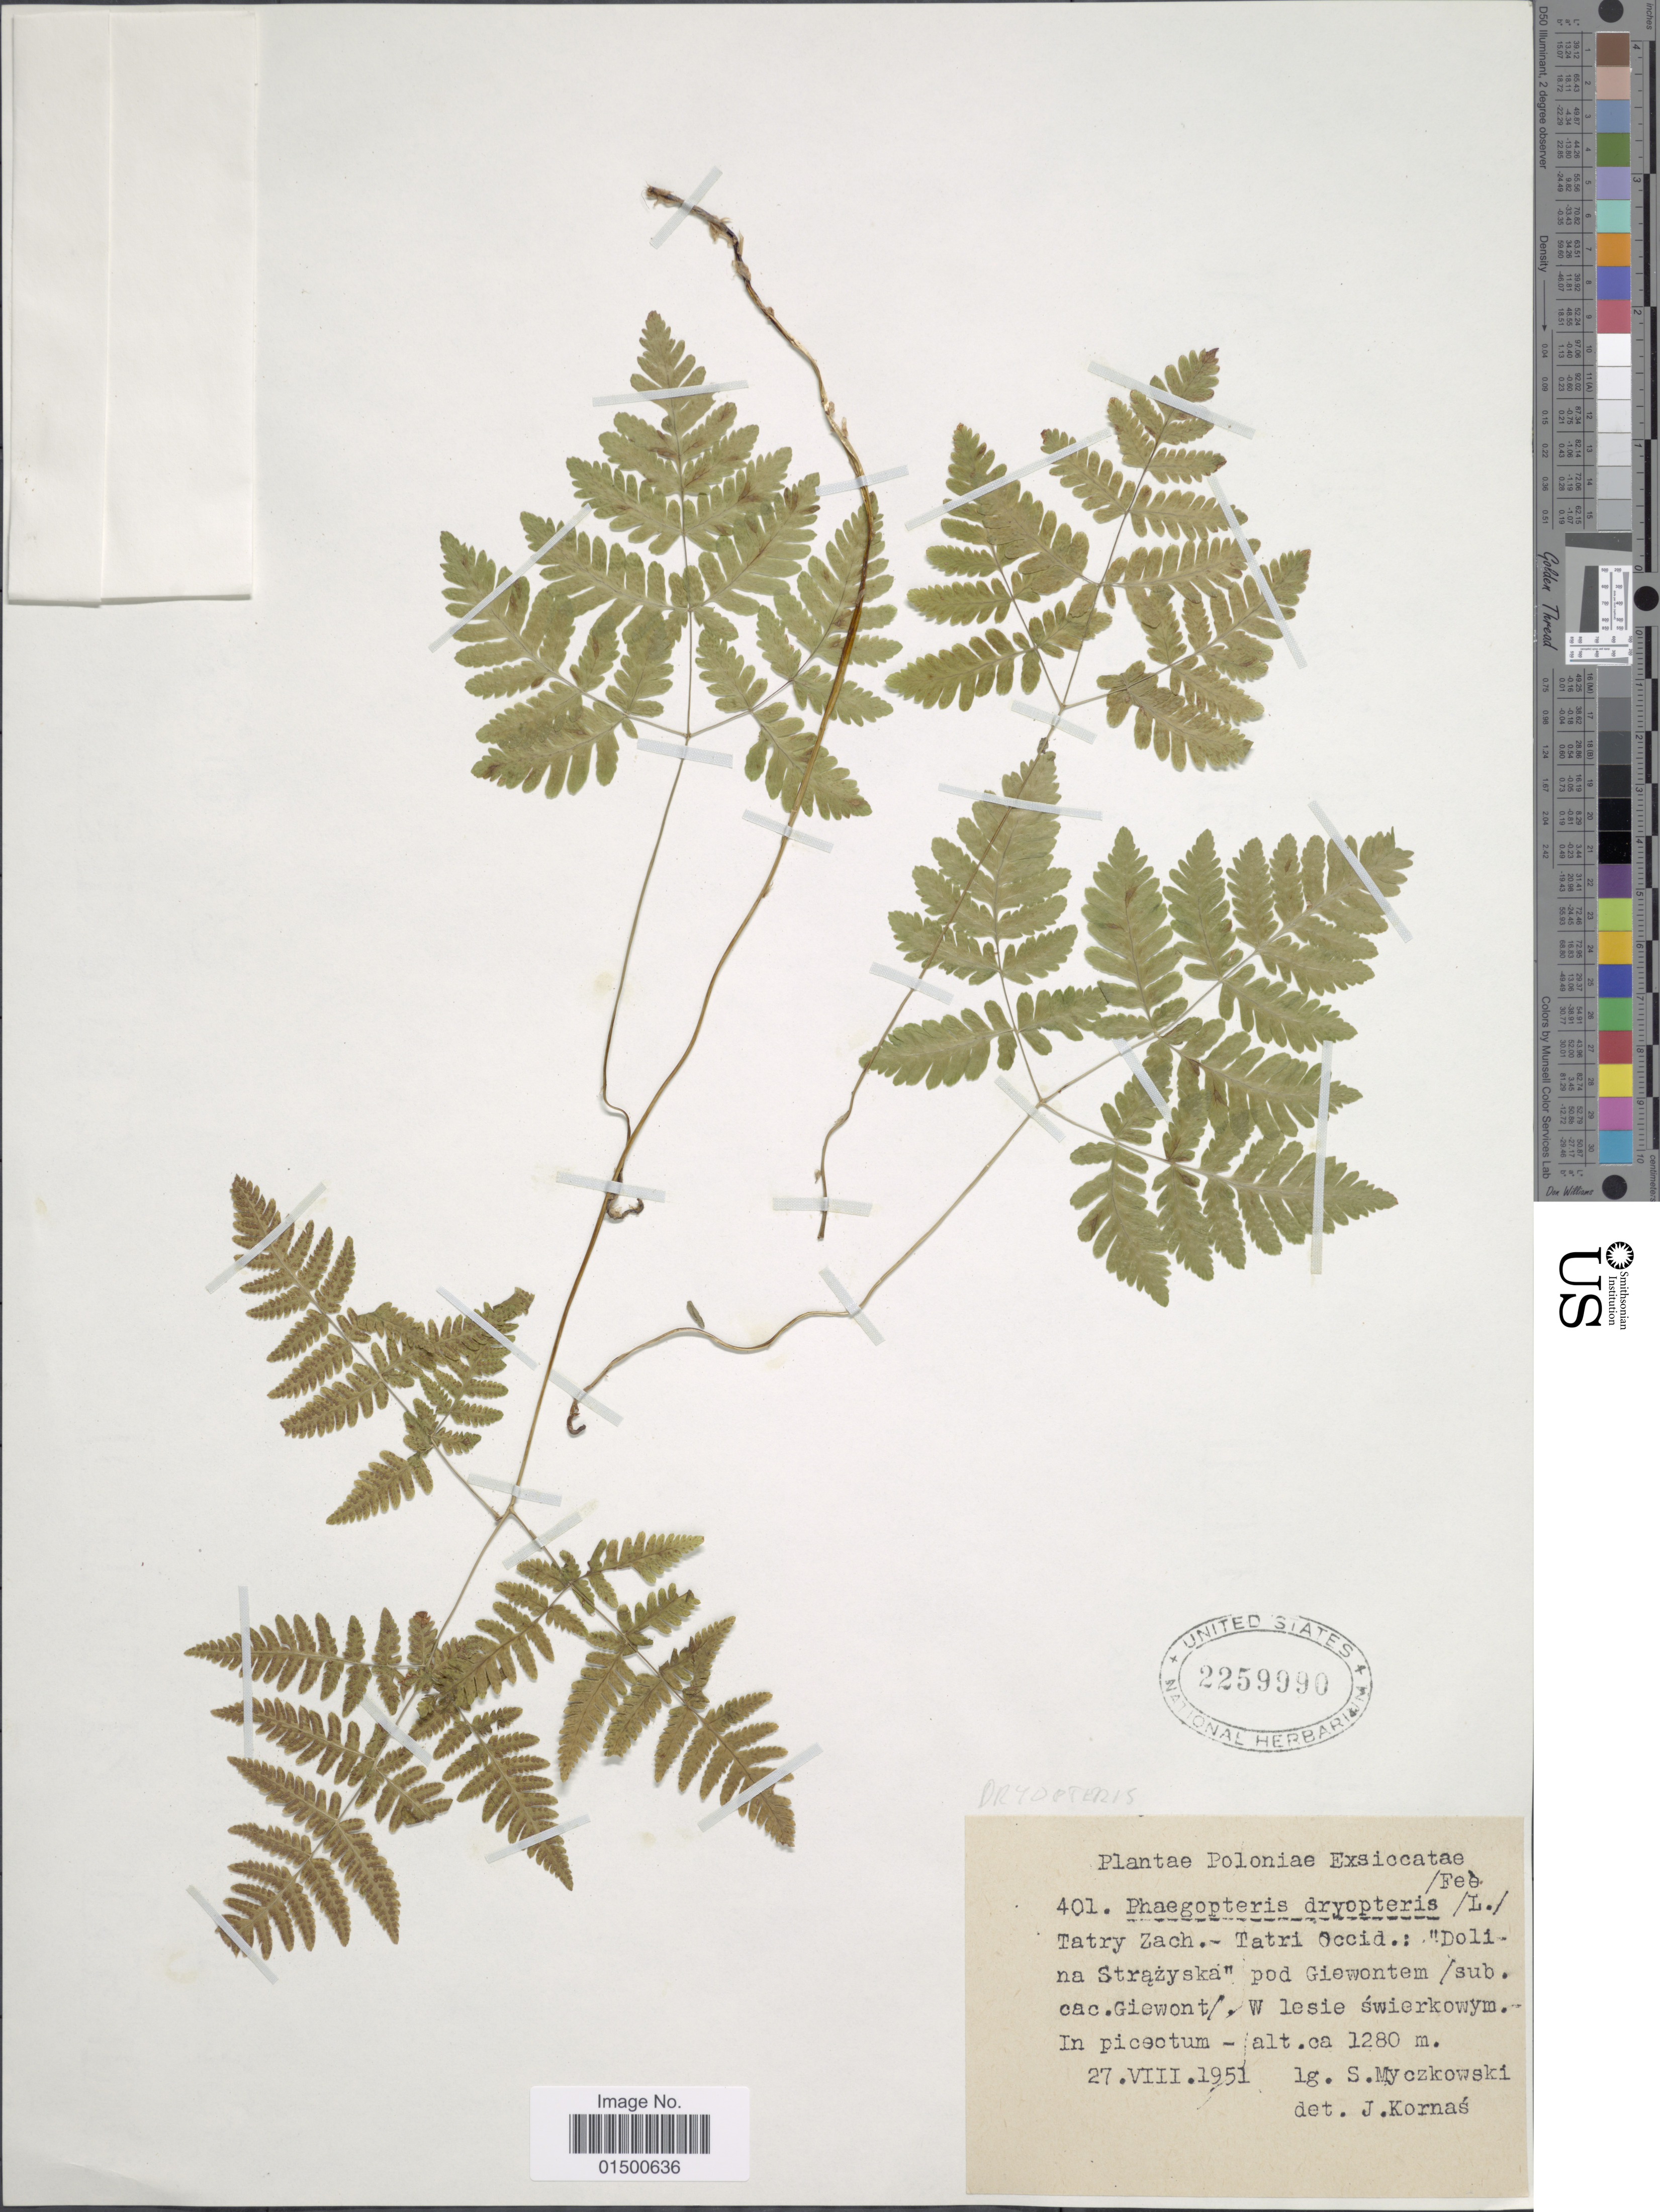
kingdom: Plantae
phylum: Tracheophyta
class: Polypodiopsida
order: Polypodiales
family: Cystopteridaceae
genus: Gymnocarpium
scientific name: Gymnocarpium disjunctum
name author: (Rupr.) Ching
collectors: S. Myczkowski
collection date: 1951-08-27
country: Poland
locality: Tatry Zach, Tatri Occid: Dolina Strazyska pod Giewontem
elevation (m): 1280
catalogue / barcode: US 2259990